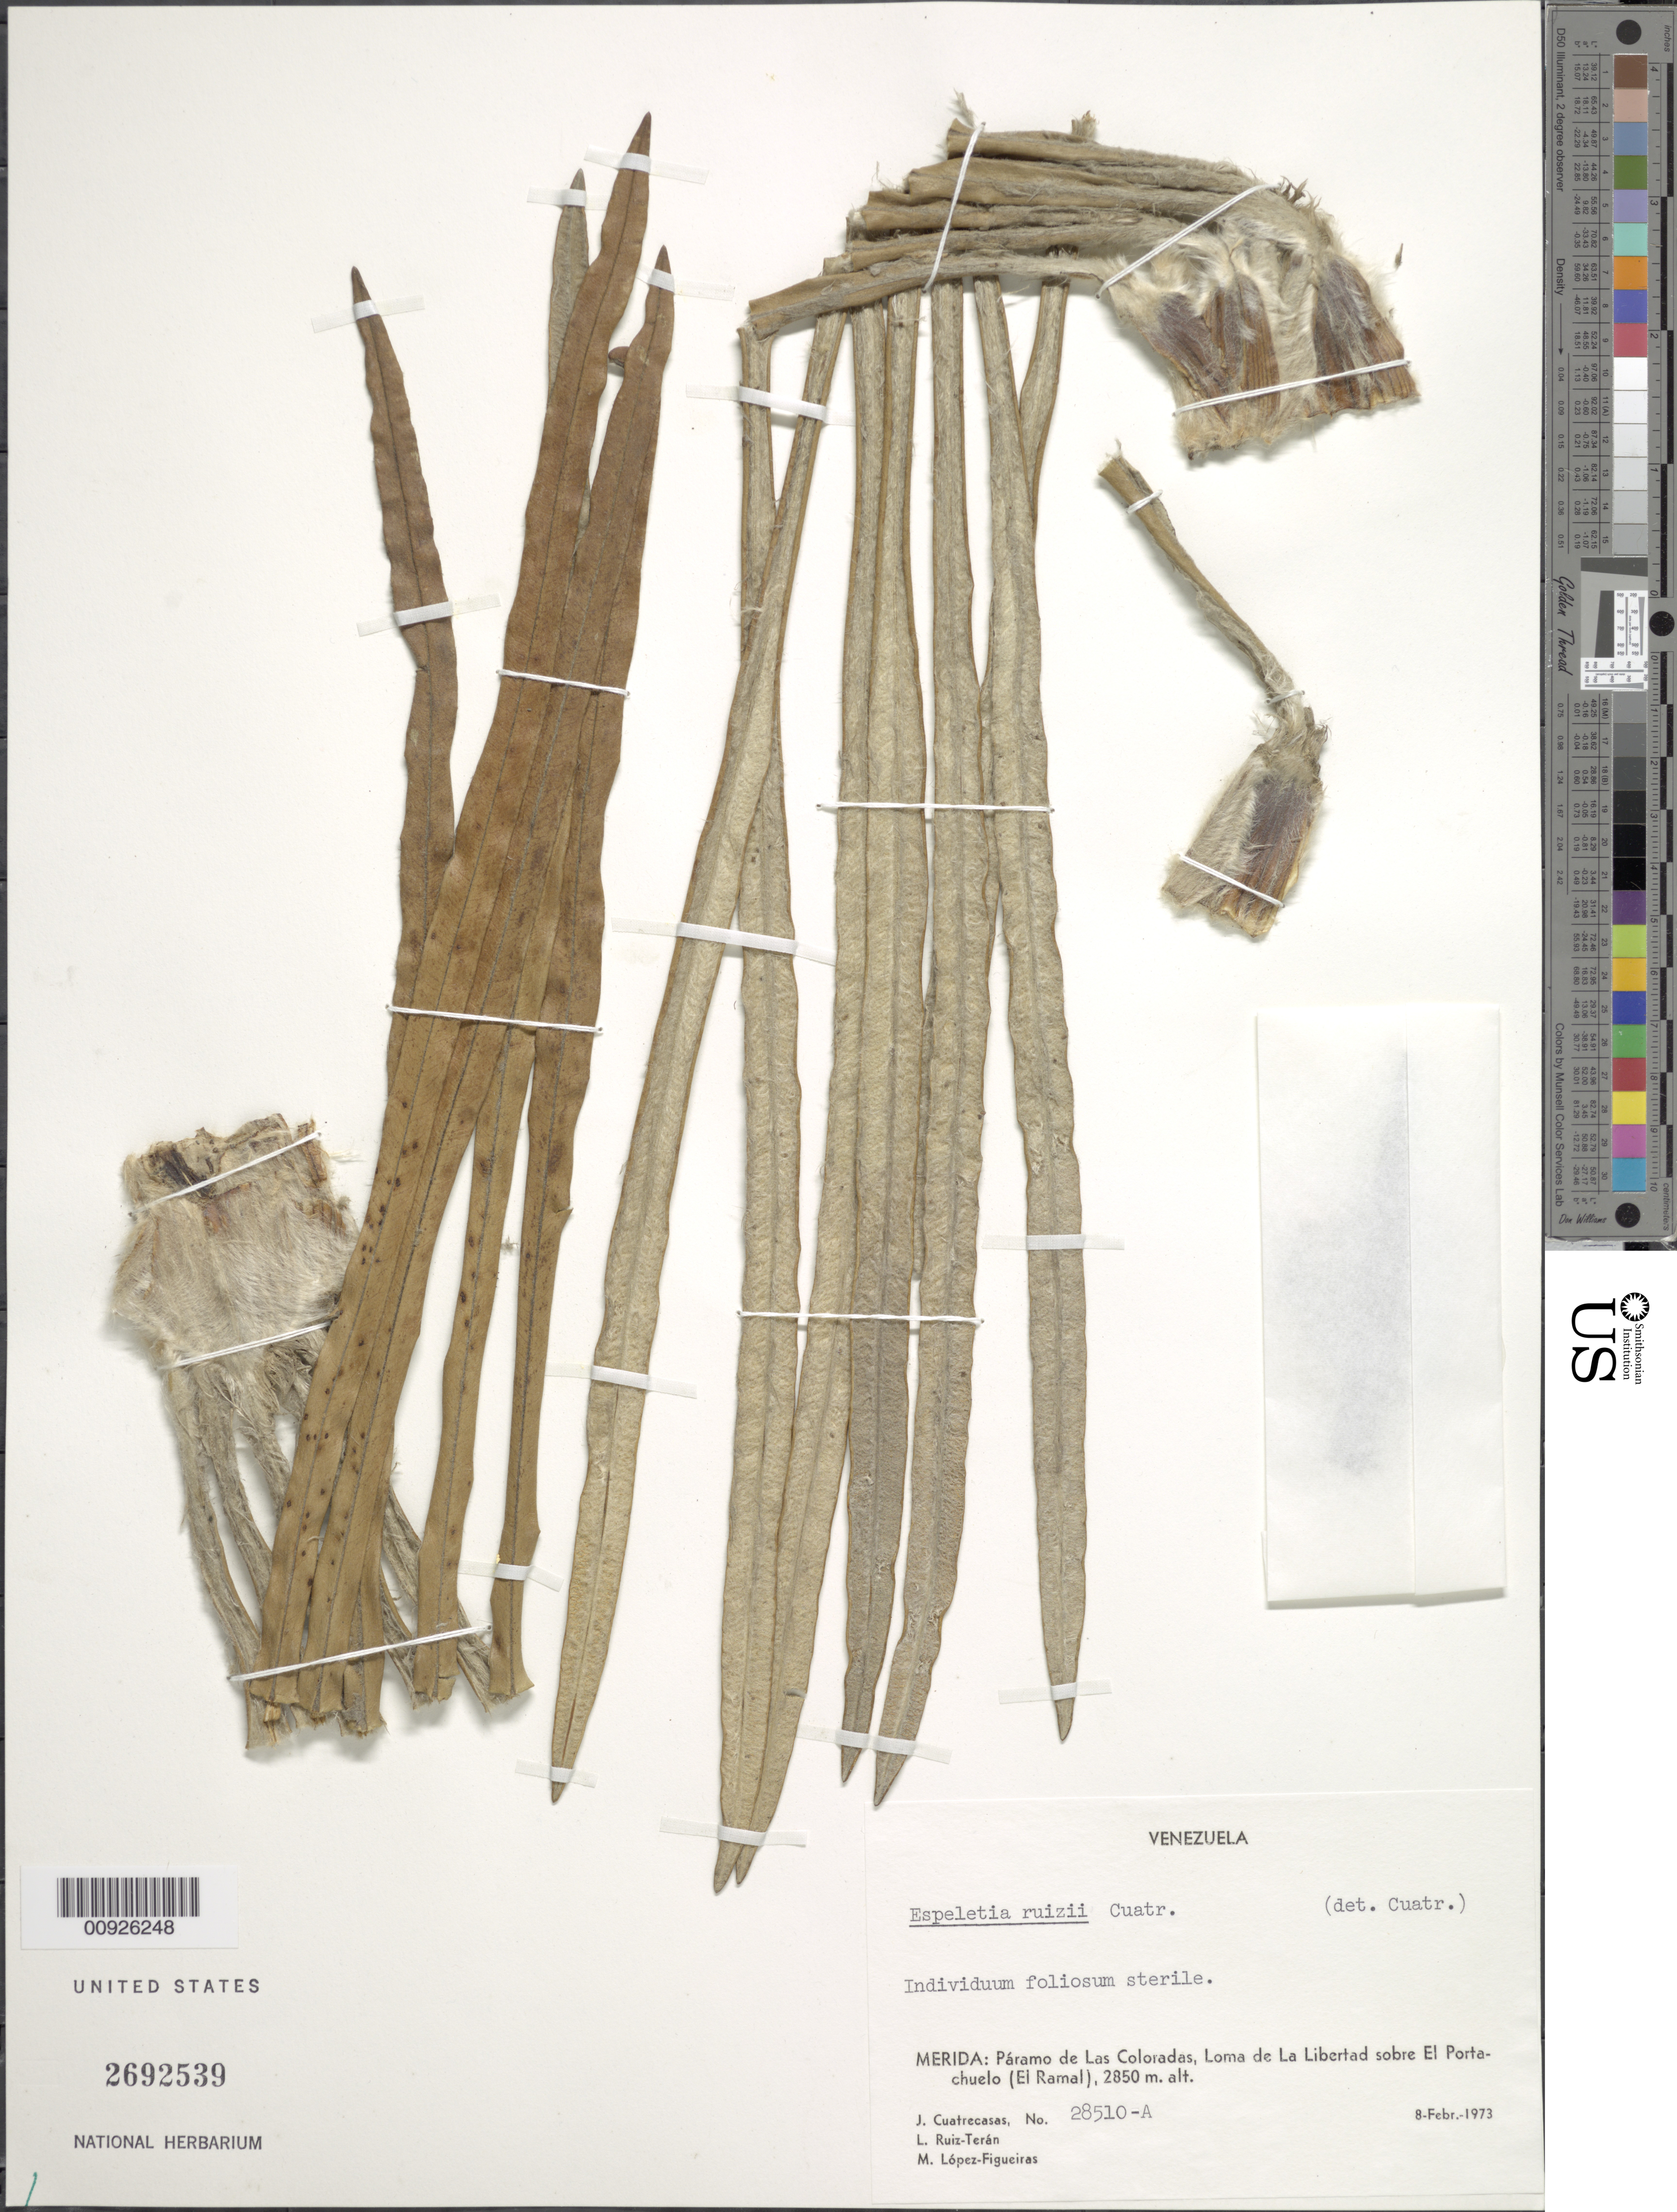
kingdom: Plantae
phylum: Tracheophyta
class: Magnoliopsida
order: Asterales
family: Asteraceae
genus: Ruilopezia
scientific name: Ruilopezia ruizii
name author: (Cuatrec.) Cuatrec.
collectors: J. Cuatrecasas, L. E. Ruíz-Terán & M. López Figueiras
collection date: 1973-02-08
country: Venezuela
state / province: Mérida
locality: P. de las Coloradas. Loma de la Libertad sobre El Portachuelo (El Ramal)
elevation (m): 2850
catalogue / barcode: US 2692539